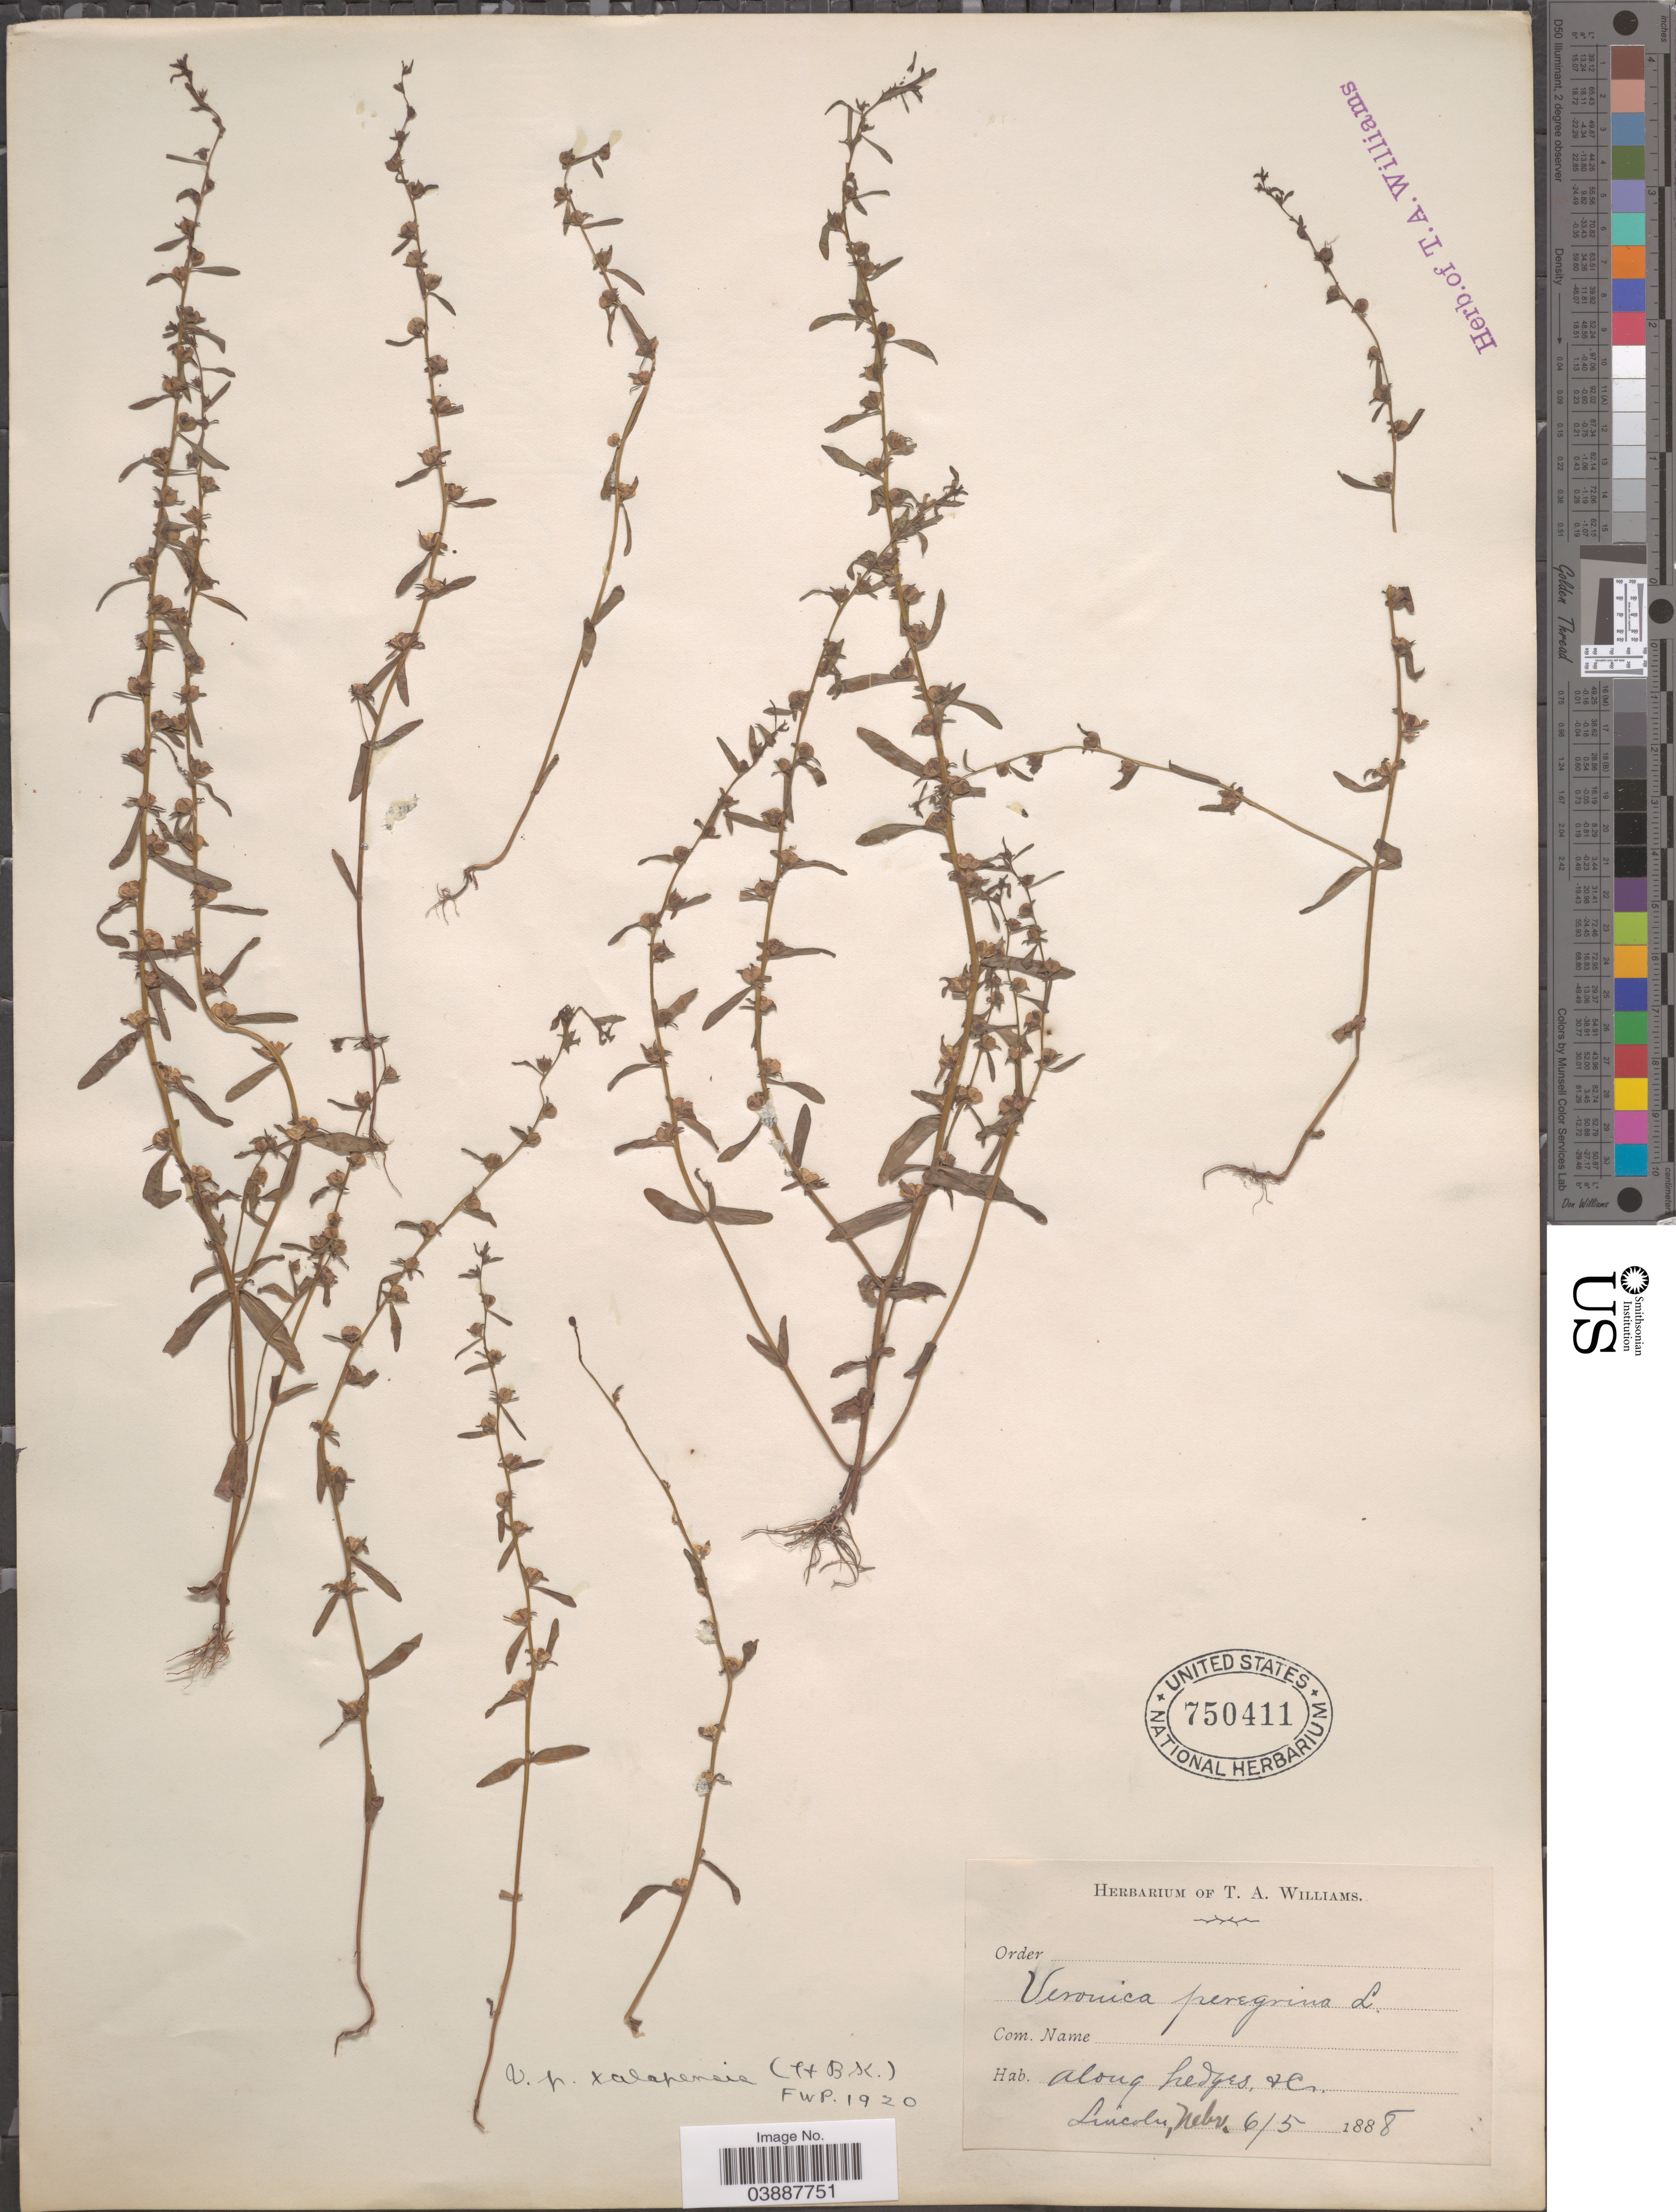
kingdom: Plantae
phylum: Tracheophyta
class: Magnoliopsida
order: Lamiales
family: Plantaginaceae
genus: Veronica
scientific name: Veronica peregrina var. xalapensis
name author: Kunth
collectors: ex herb. Thos. A. Williams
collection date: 1888-06-05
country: United States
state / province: Nebraska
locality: Along hedges, + Cr. Lincoln.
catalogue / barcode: US 750411